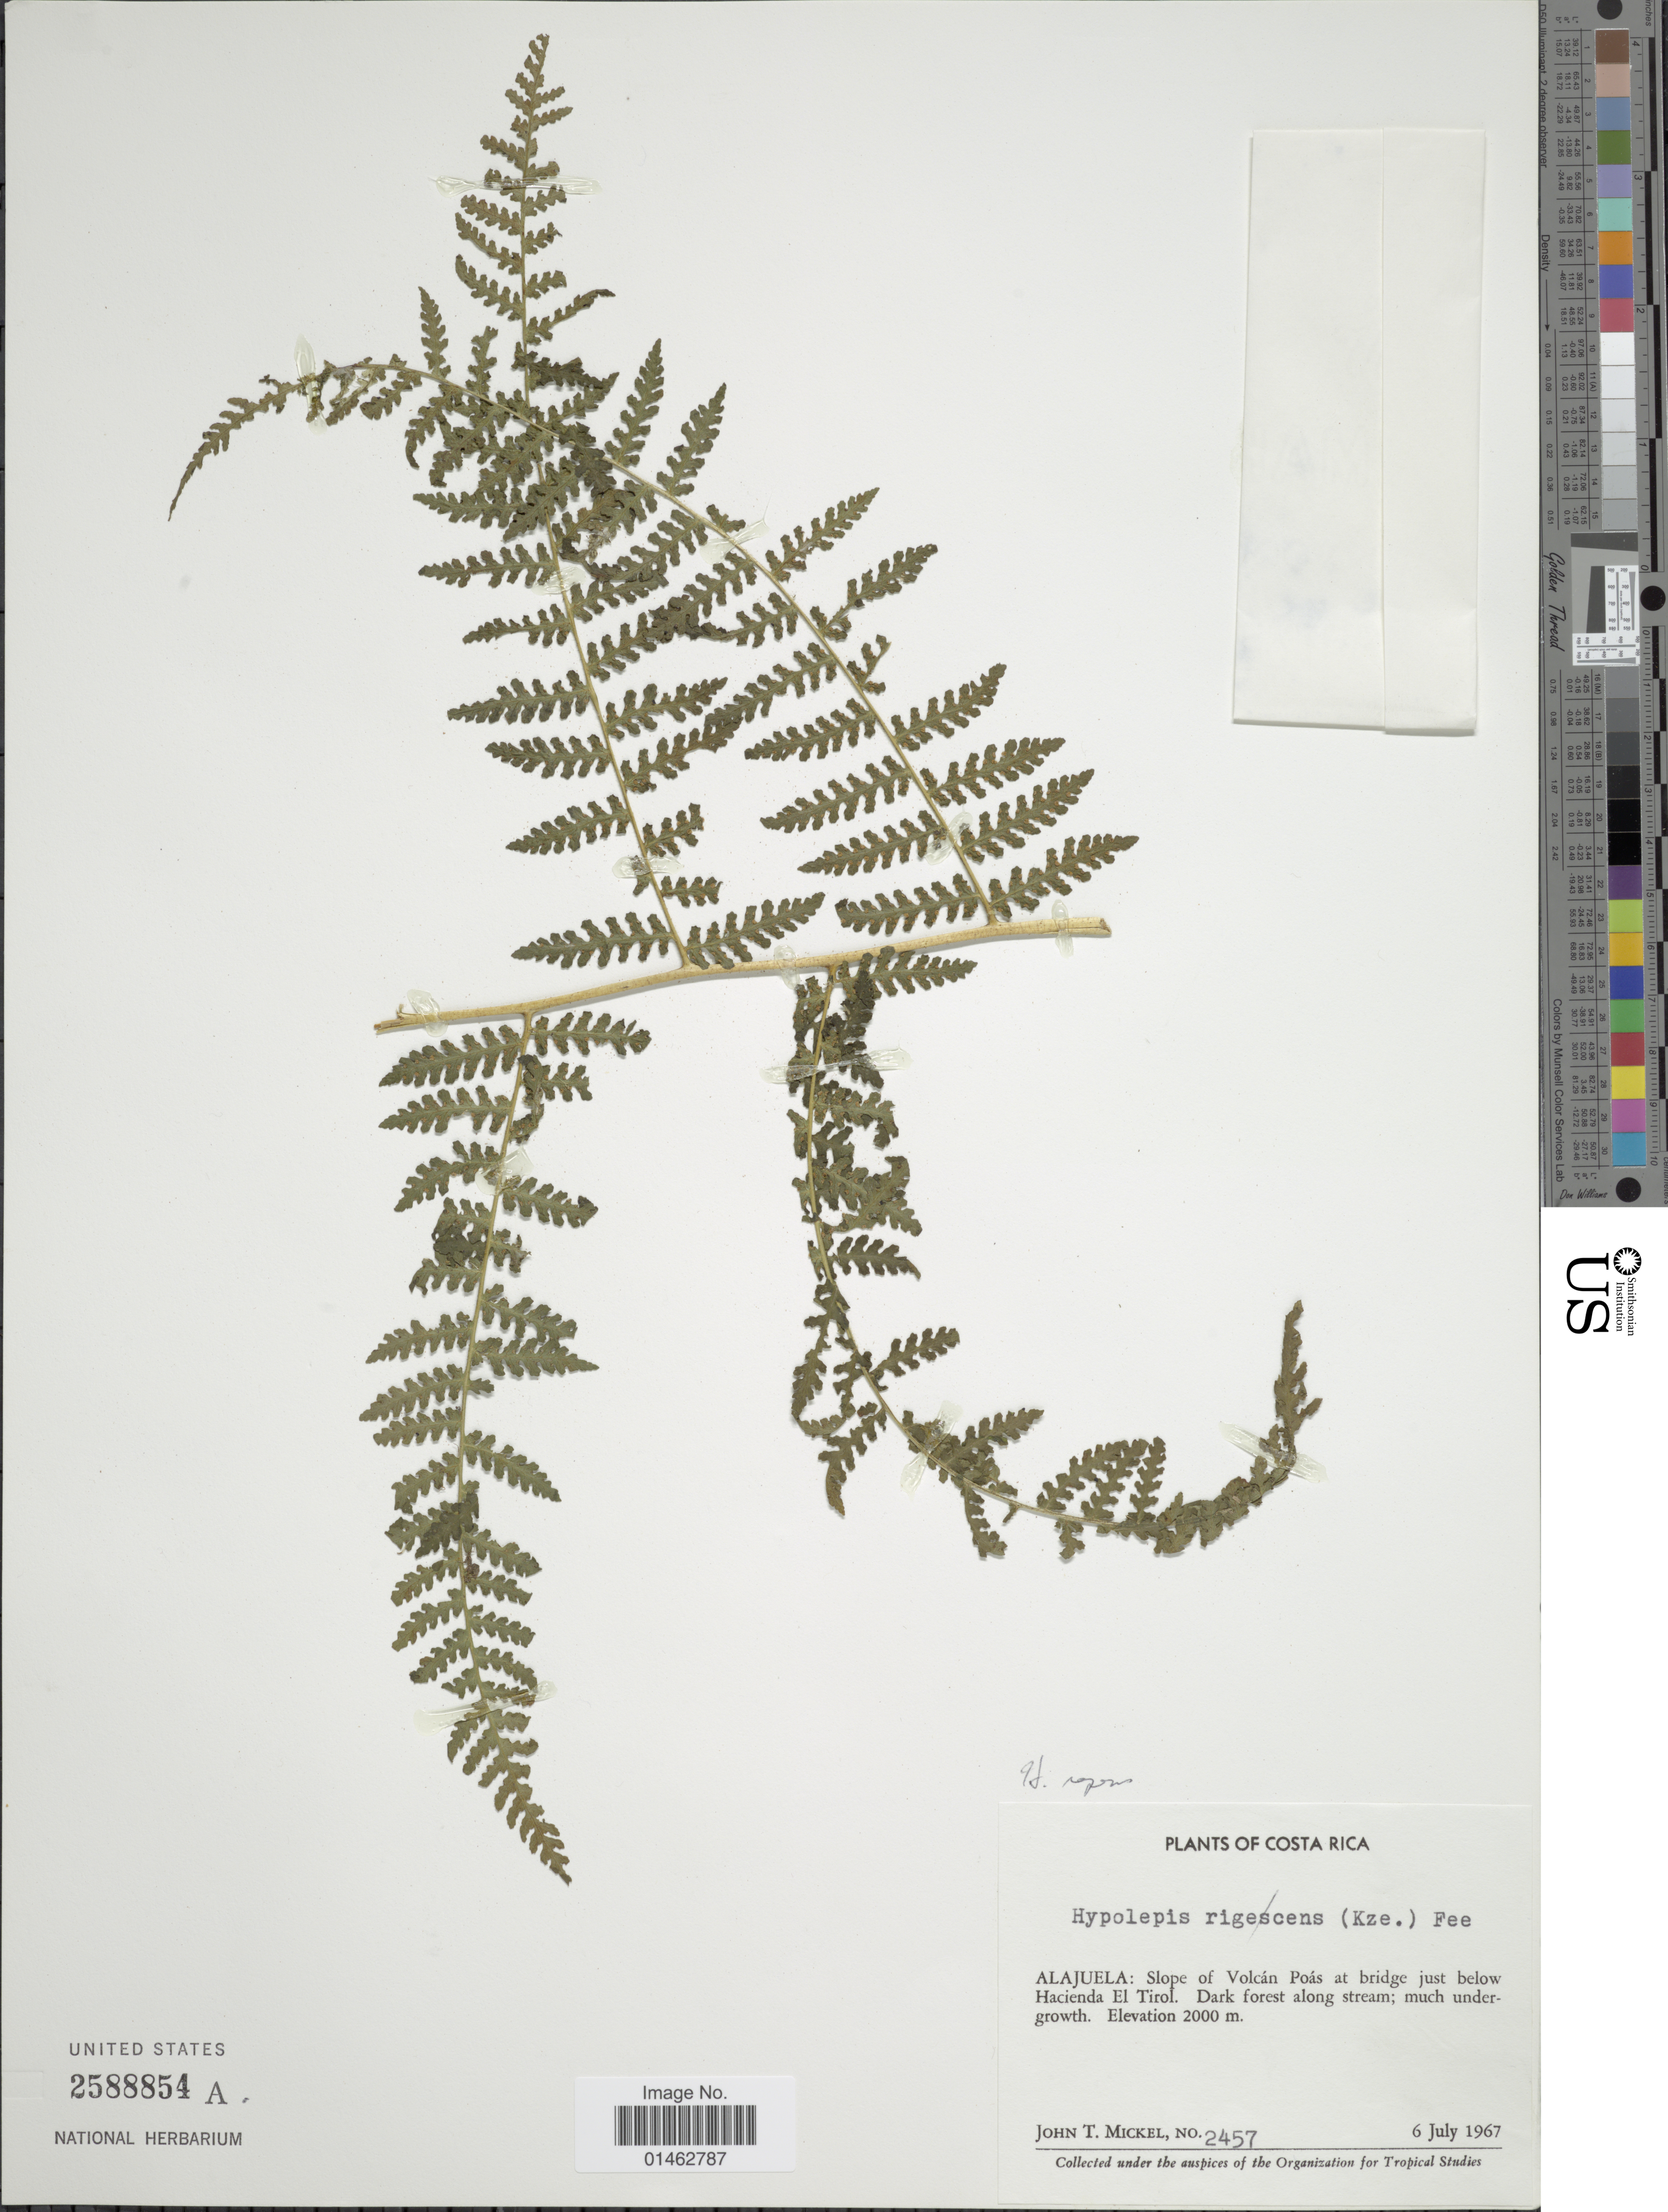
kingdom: Plantae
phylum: Tracheophyta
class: Polypodiopsida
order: Polypodiales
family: Dennstaedtiaceae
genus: Hypolepis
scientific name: Hypolepis repens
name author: (L.) C. Presl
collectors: J. T. Mickel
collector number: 2457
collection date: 1967-07-06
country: Costa Rica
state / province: Alajuela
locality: Slope of Volcán Poás at bridge just below Hacienda El Tirol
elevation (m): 2000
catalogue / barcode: US 2588854A